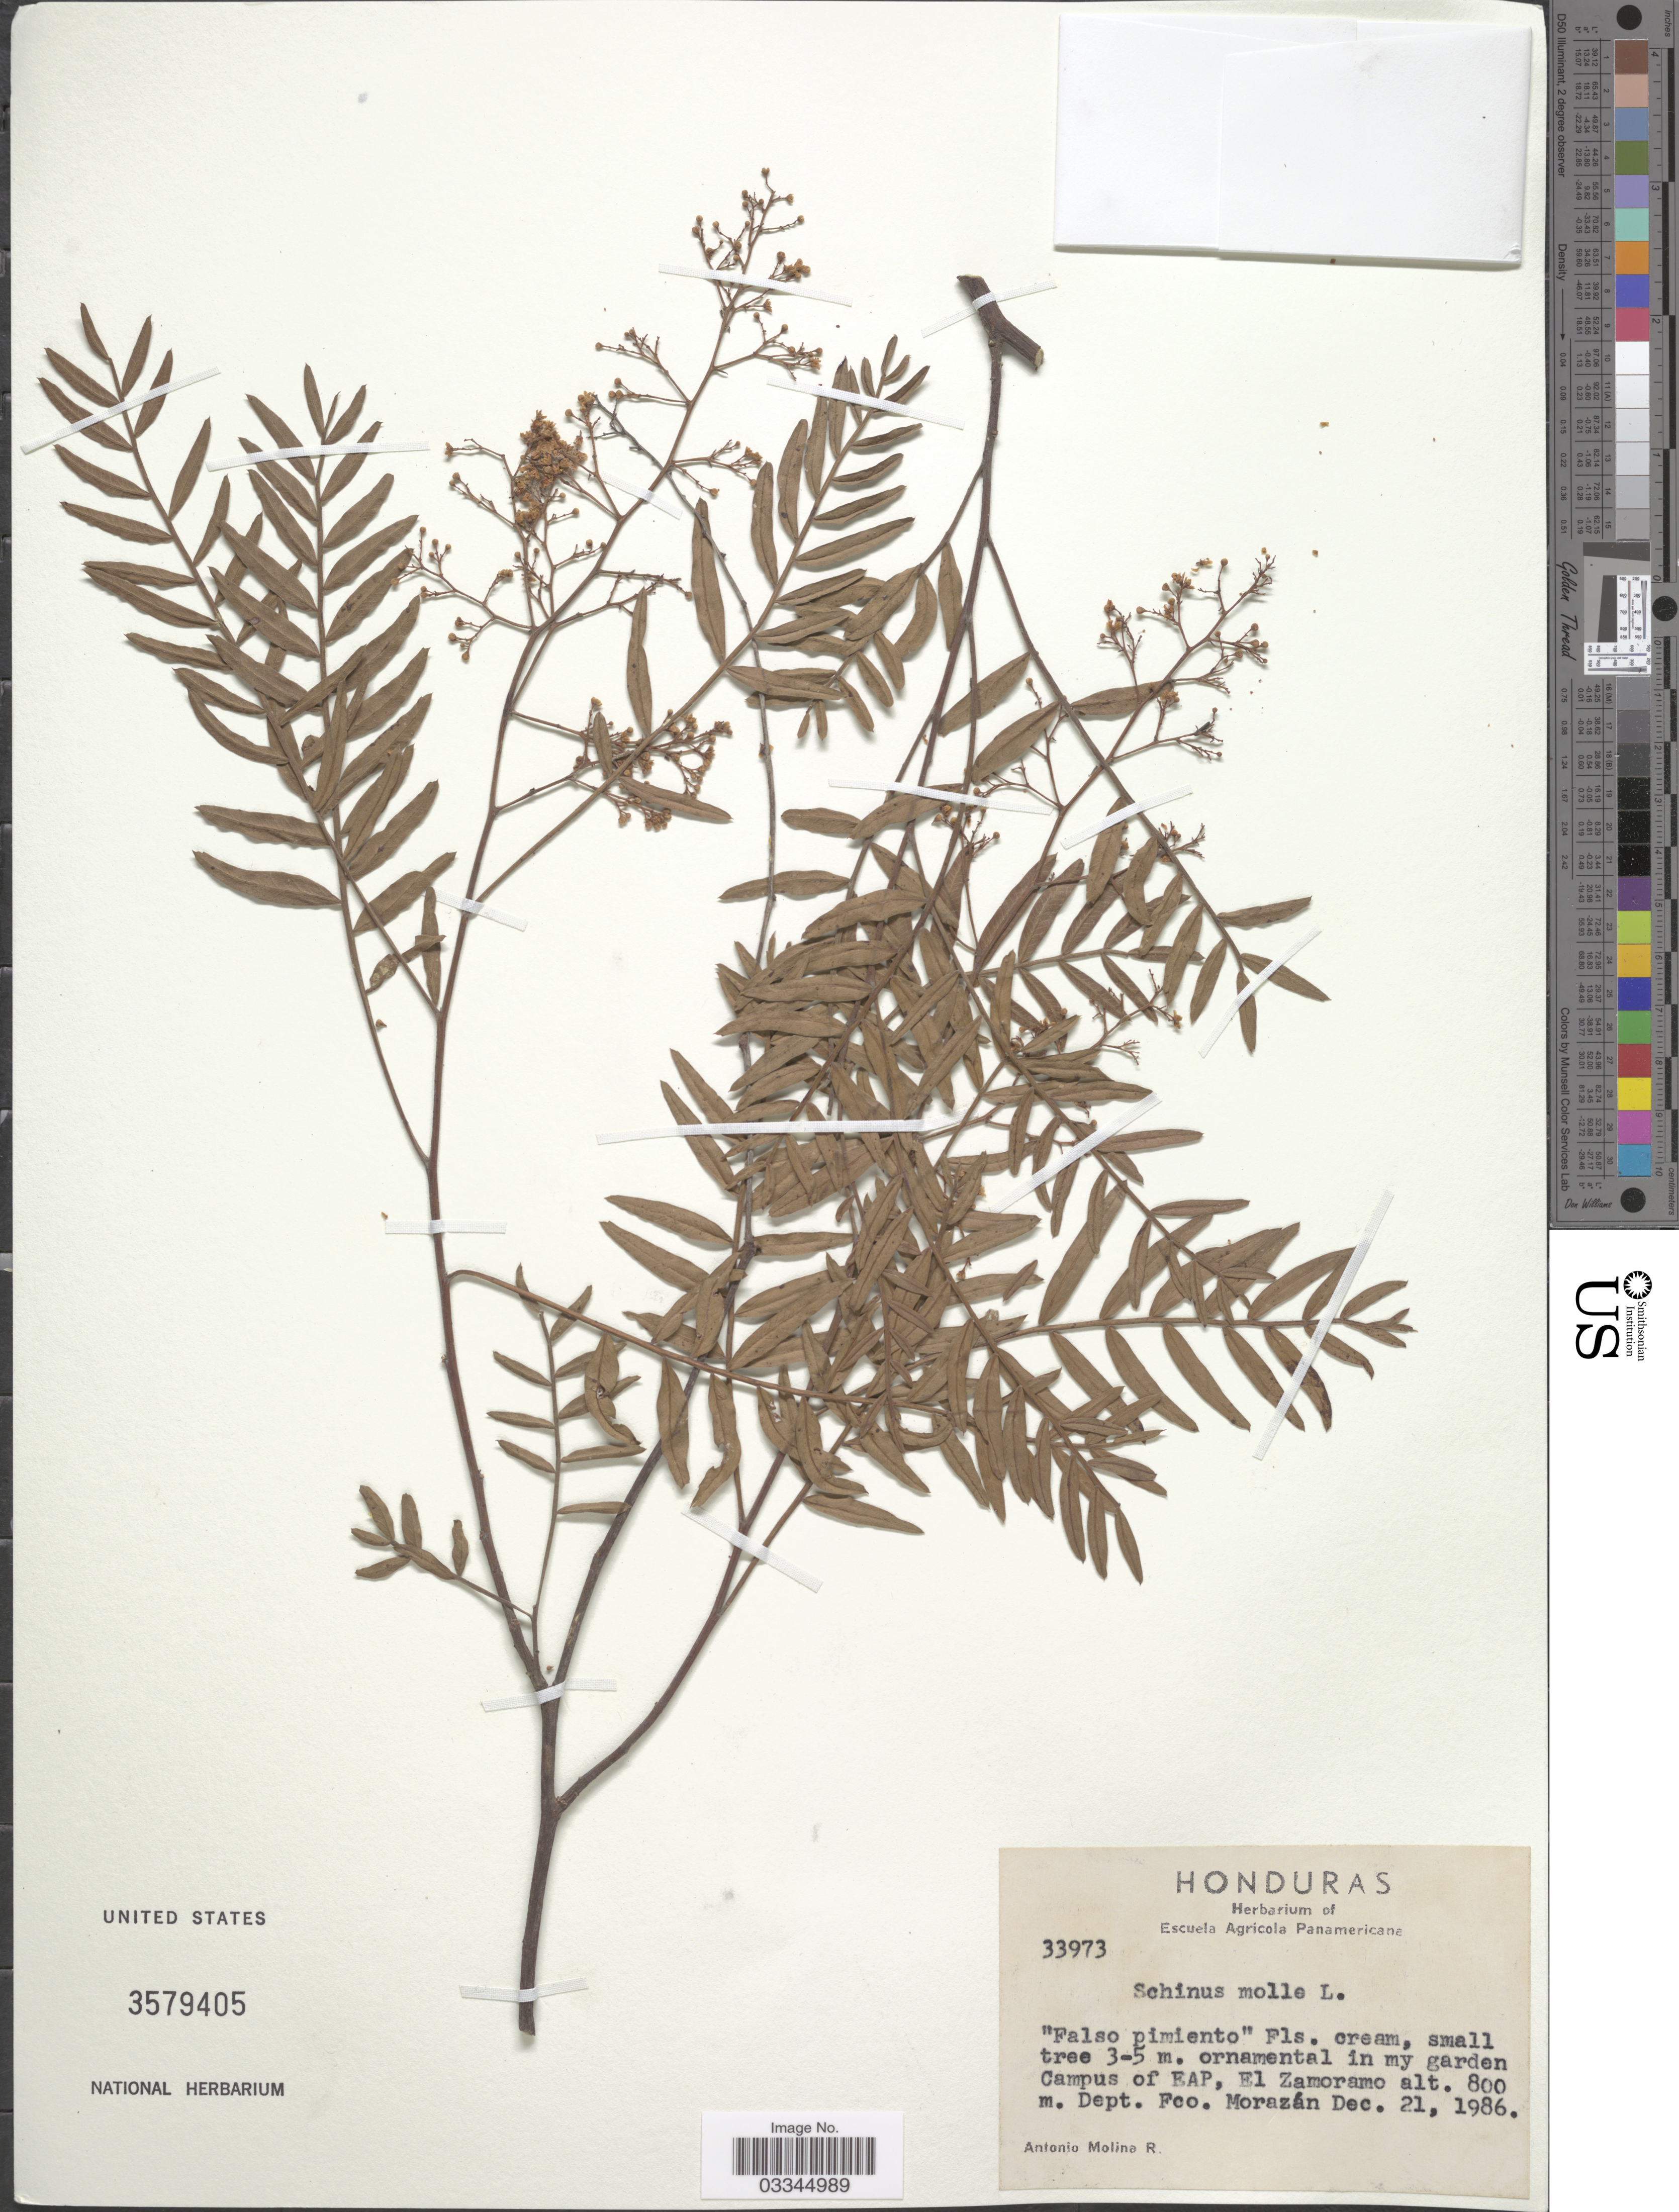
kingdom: Plantae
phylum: Tracheophyta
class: Magnoliopsida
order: Sapindales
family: Anacardiaceae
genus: Schinus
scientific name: Schinus areira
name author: L.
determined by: Mitchell, John D.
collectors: A. Molina R.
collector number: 33973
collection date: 1986-12-21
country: Honduras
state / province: Fco. Morazán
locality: In my garden Campus of EAP, El Zamoramo. Dept. Fco. Morazán.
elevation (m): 800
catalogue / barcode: US 3579405